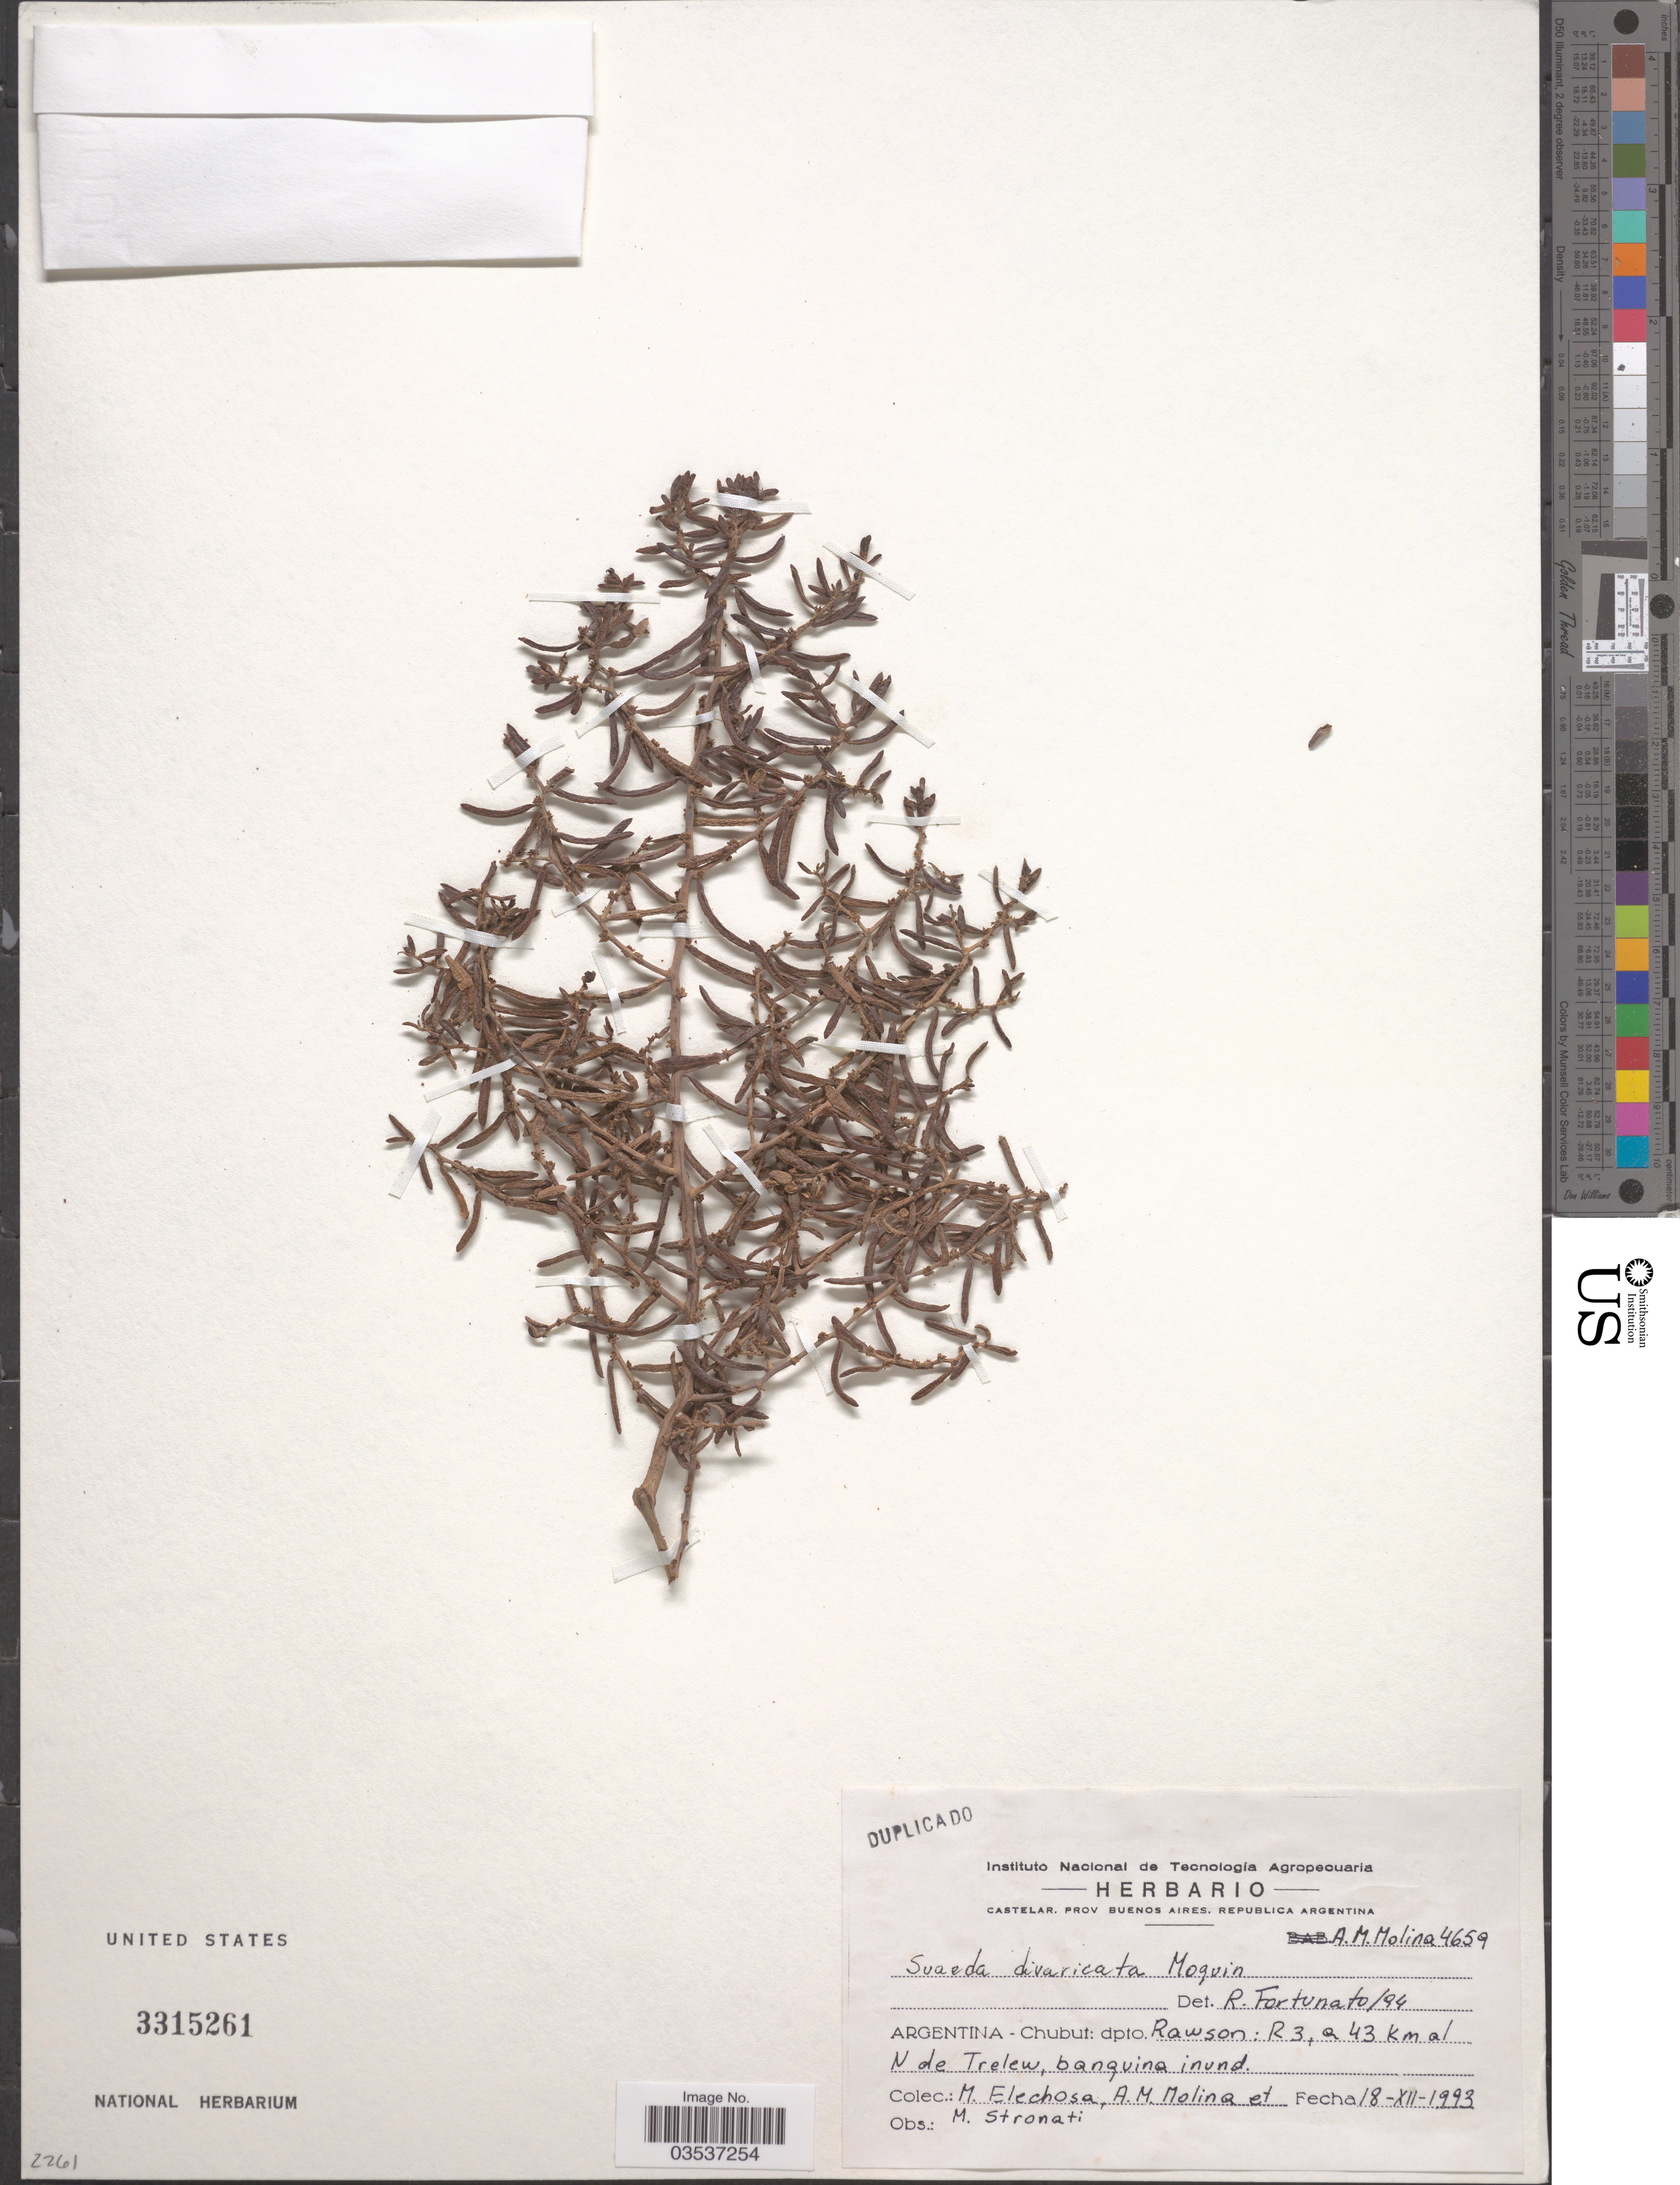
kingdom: Plantae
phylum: Tracheophyta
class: Magnoliopsida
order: Caryophyllales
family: Amaranthaceae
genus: Suaeda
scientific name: Suaeda divaricata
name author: Moq.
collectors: M. Elechosa, A. M. Molina & M. Stronati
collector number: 4659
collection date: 1993-12-18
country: Argentina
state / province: Chubut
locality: Dpto. Rawson: R3, a 43 km al N de Trelew, banquina inund.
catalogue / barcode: US 3315261